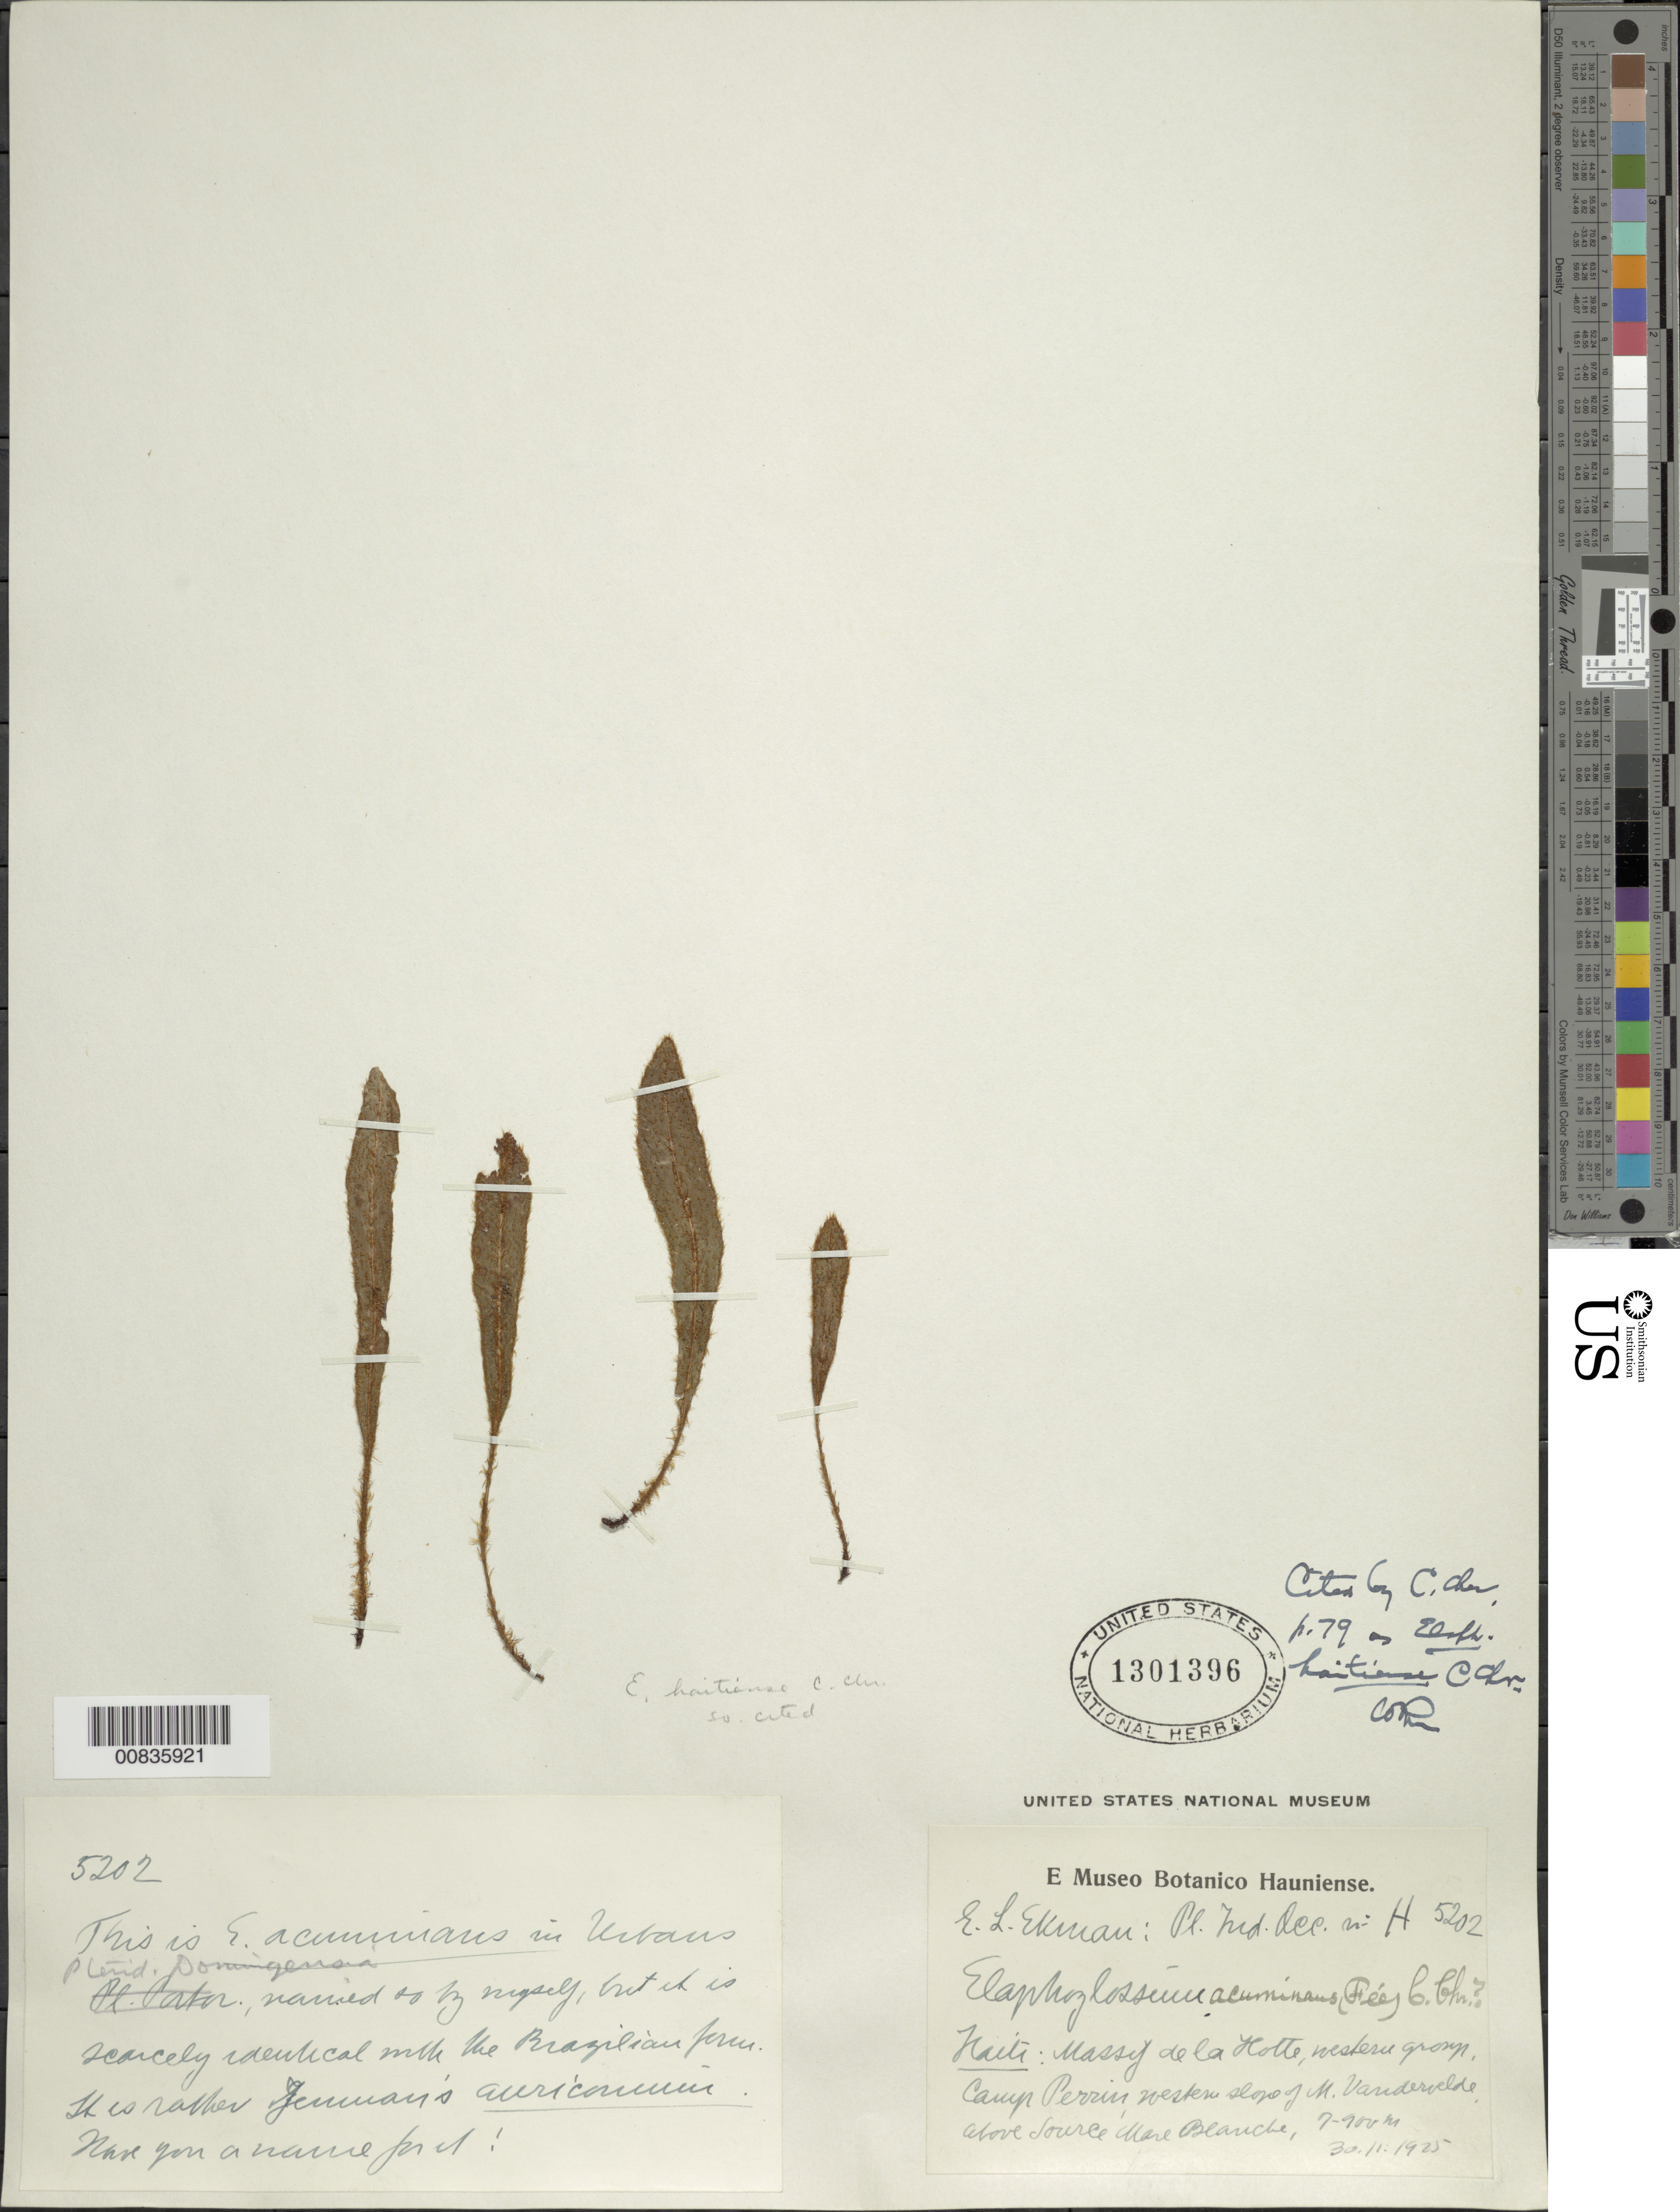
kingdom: Plantae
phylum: Tracheophyta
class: Polypodiopsida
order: Polypodiales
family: Dryopteridaceae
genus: Elaphoglossum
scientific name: Elaphoglossum haitiense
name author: C. Chr.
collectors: E. L. Ekman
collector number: H 5202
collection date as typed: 20 Nov 1925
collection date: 1925-11-20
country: Haiti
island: Hispaniola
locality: Massif de la Hotte, western group, Camp Perrin, W slope of M. Vandervelde, above Source Mare Blanche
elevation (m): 700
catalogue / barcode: US 1301396